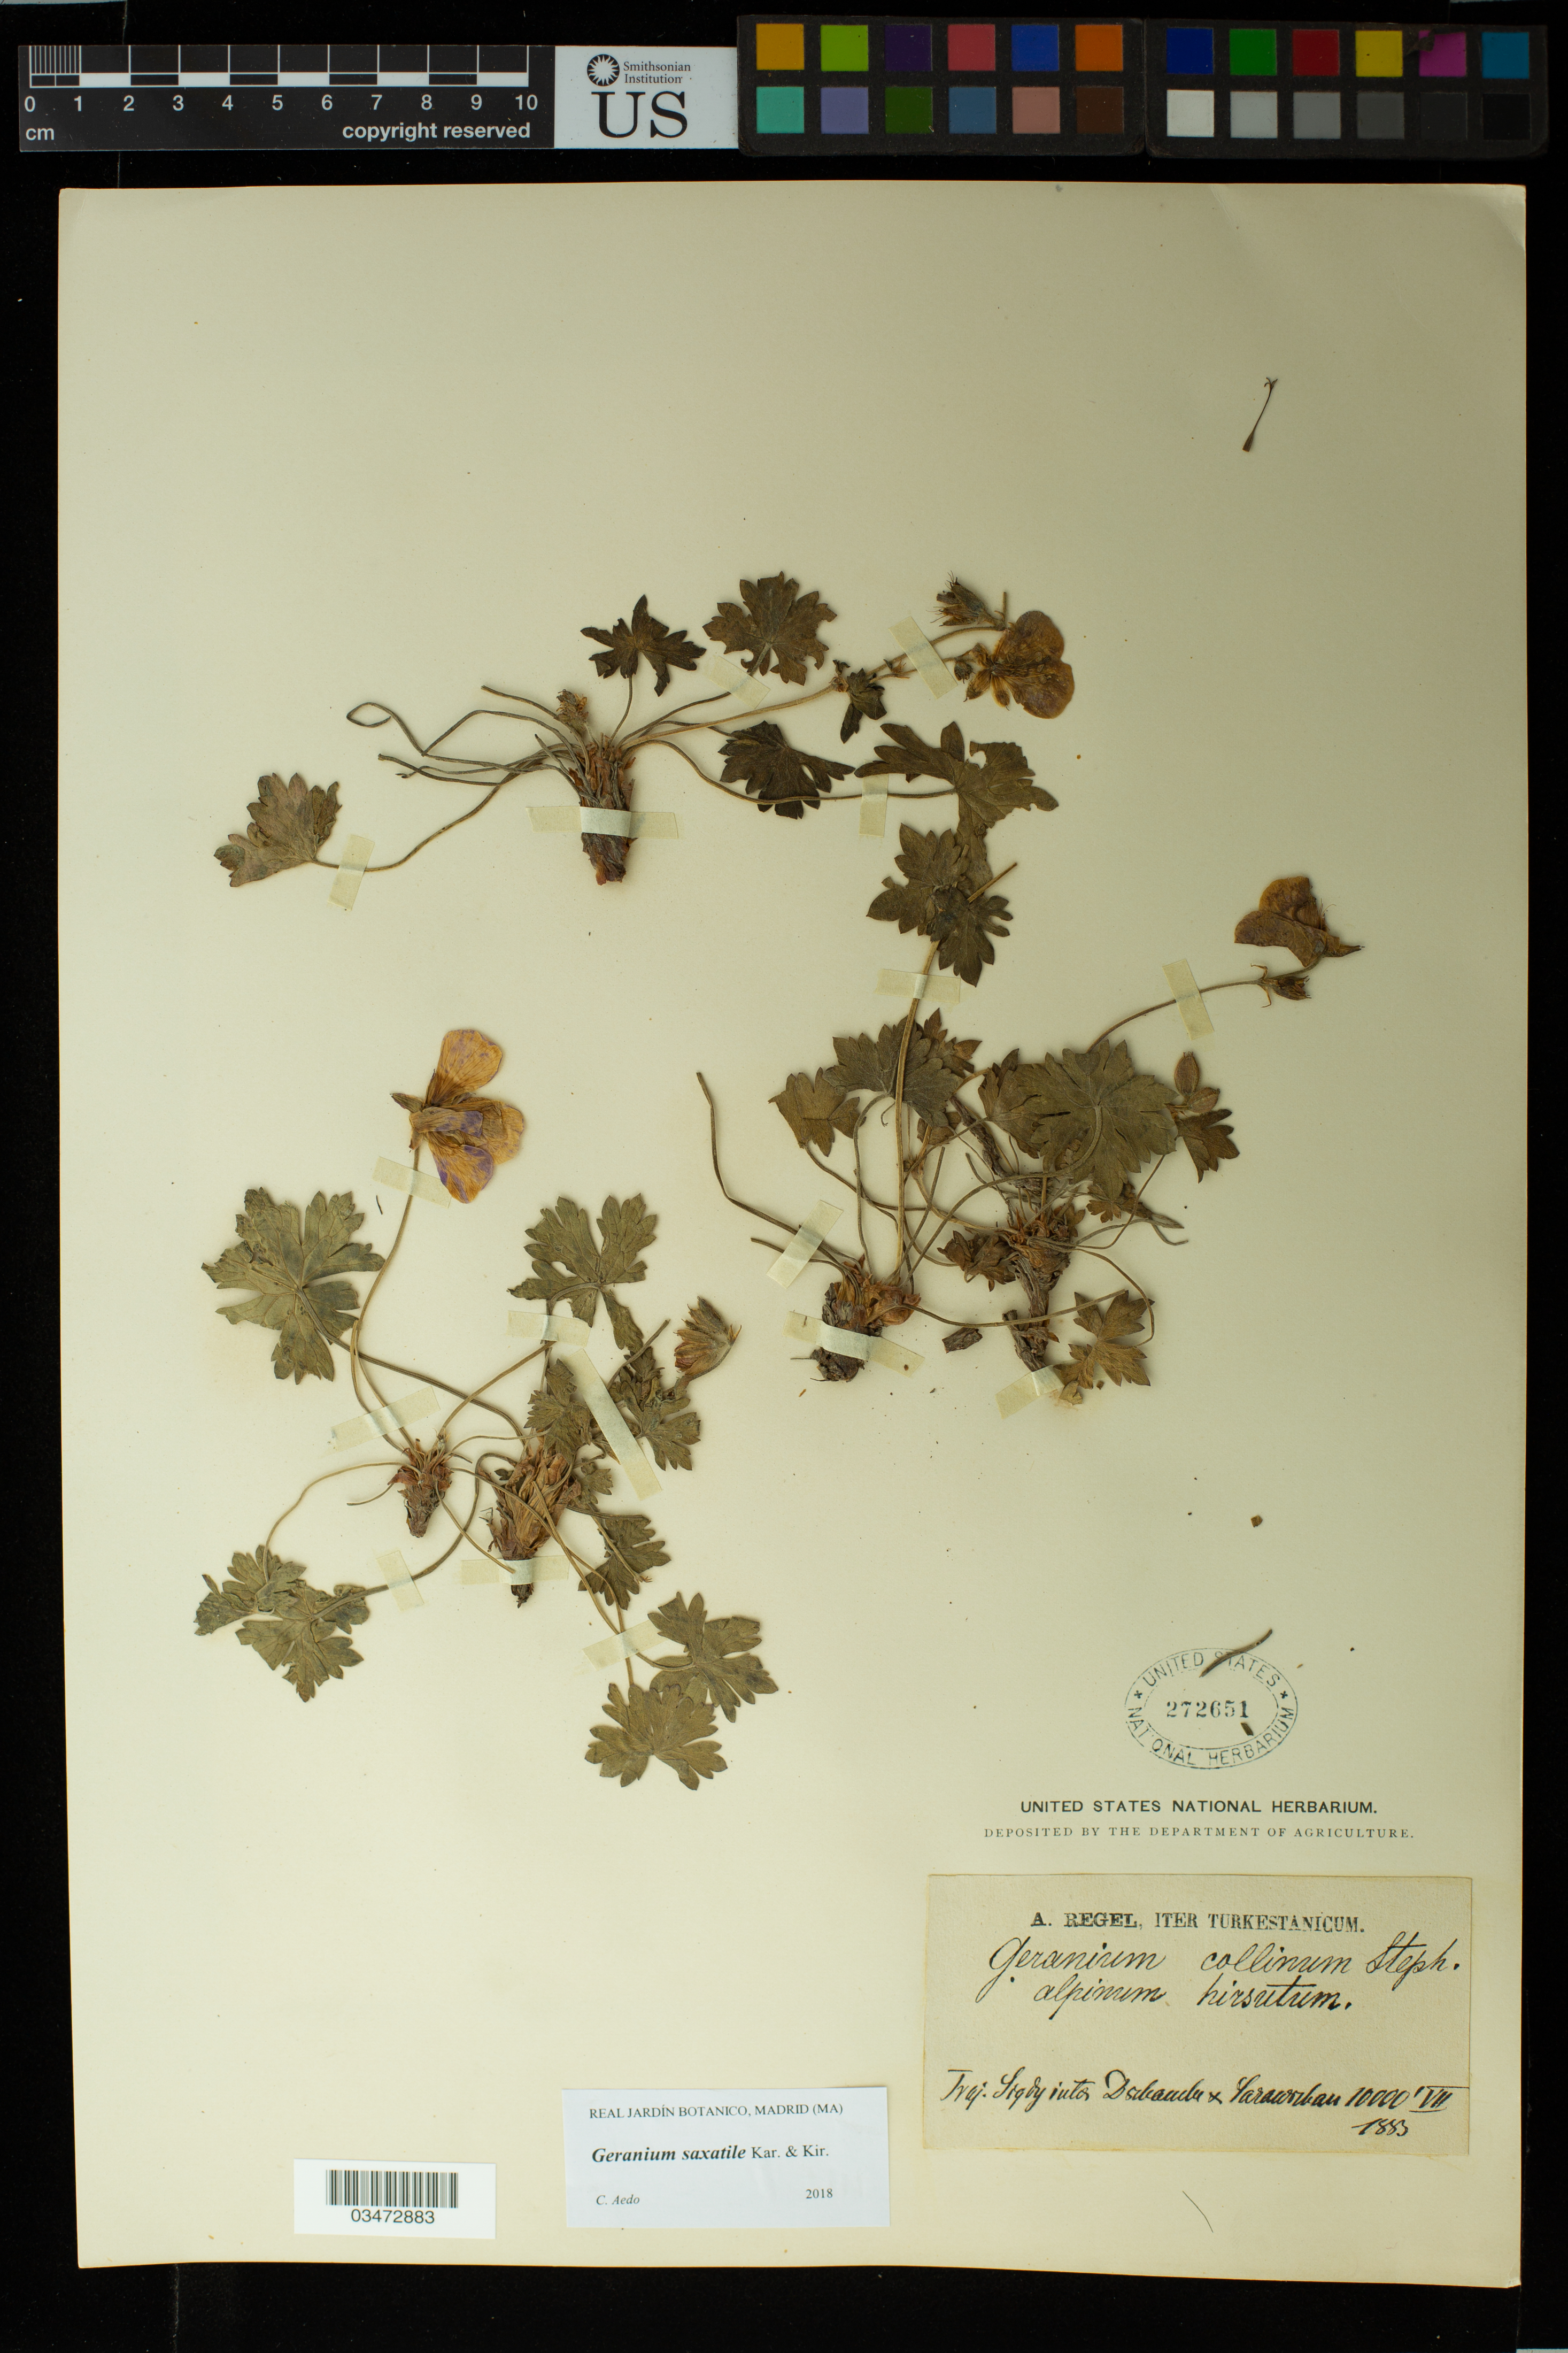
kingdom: Plantae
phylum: Tracheophyta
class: Magnoliopsida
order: Geraniales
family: Geraniaceae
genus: Geranium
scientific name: Geranium saxatile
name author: Kar. & Kir.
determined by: Aedo, C.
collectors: A. Regel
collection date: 1883-07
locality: Iter Turkestanicum. Traj. Liscky inter Duschambe et fl. Fan. [interpreted]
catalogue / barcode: US 272651